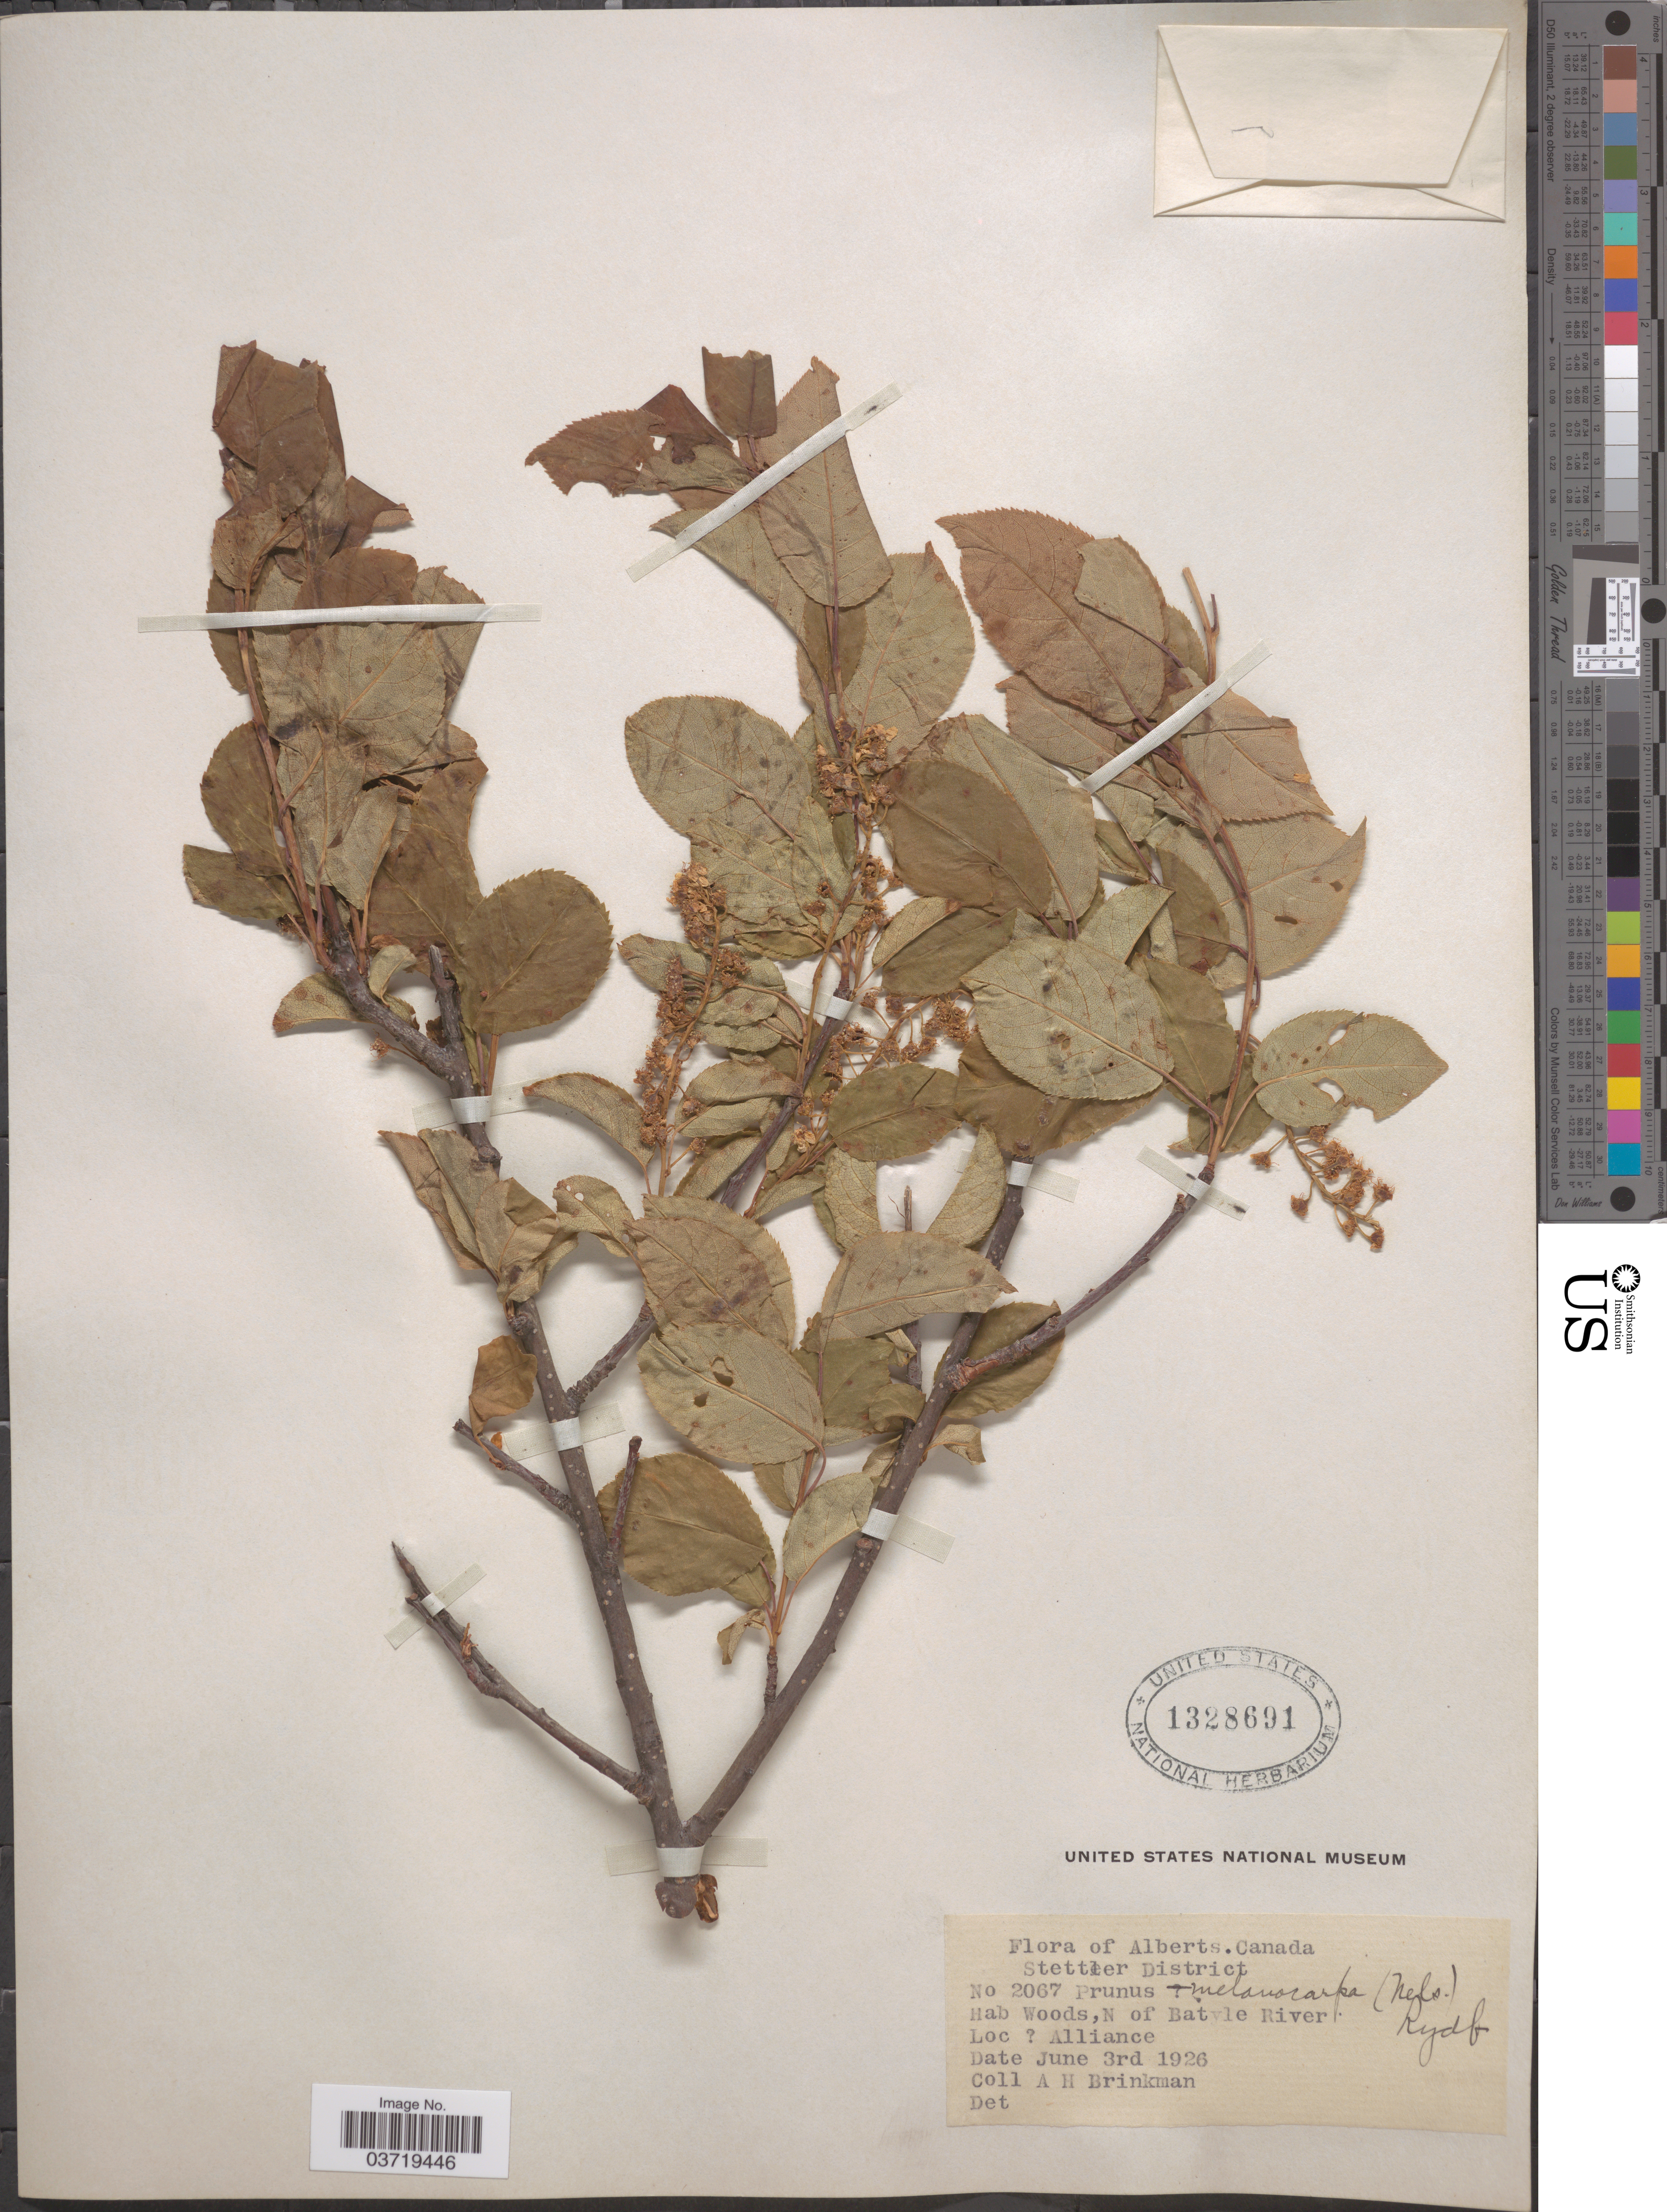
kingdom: Plantae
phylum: Tracheophyta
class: Magnoliopsida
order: Rosales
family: Rosaceae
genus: Prunus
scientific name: Prunus virginiana var. demissa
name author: (Nutt.) Torr.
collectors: A. Brinkman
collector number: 2067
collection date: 1926-06-03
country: Canada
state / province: Alberta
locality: Stettler District. N of Batyle River. Alliance.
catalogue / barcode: US 1328691